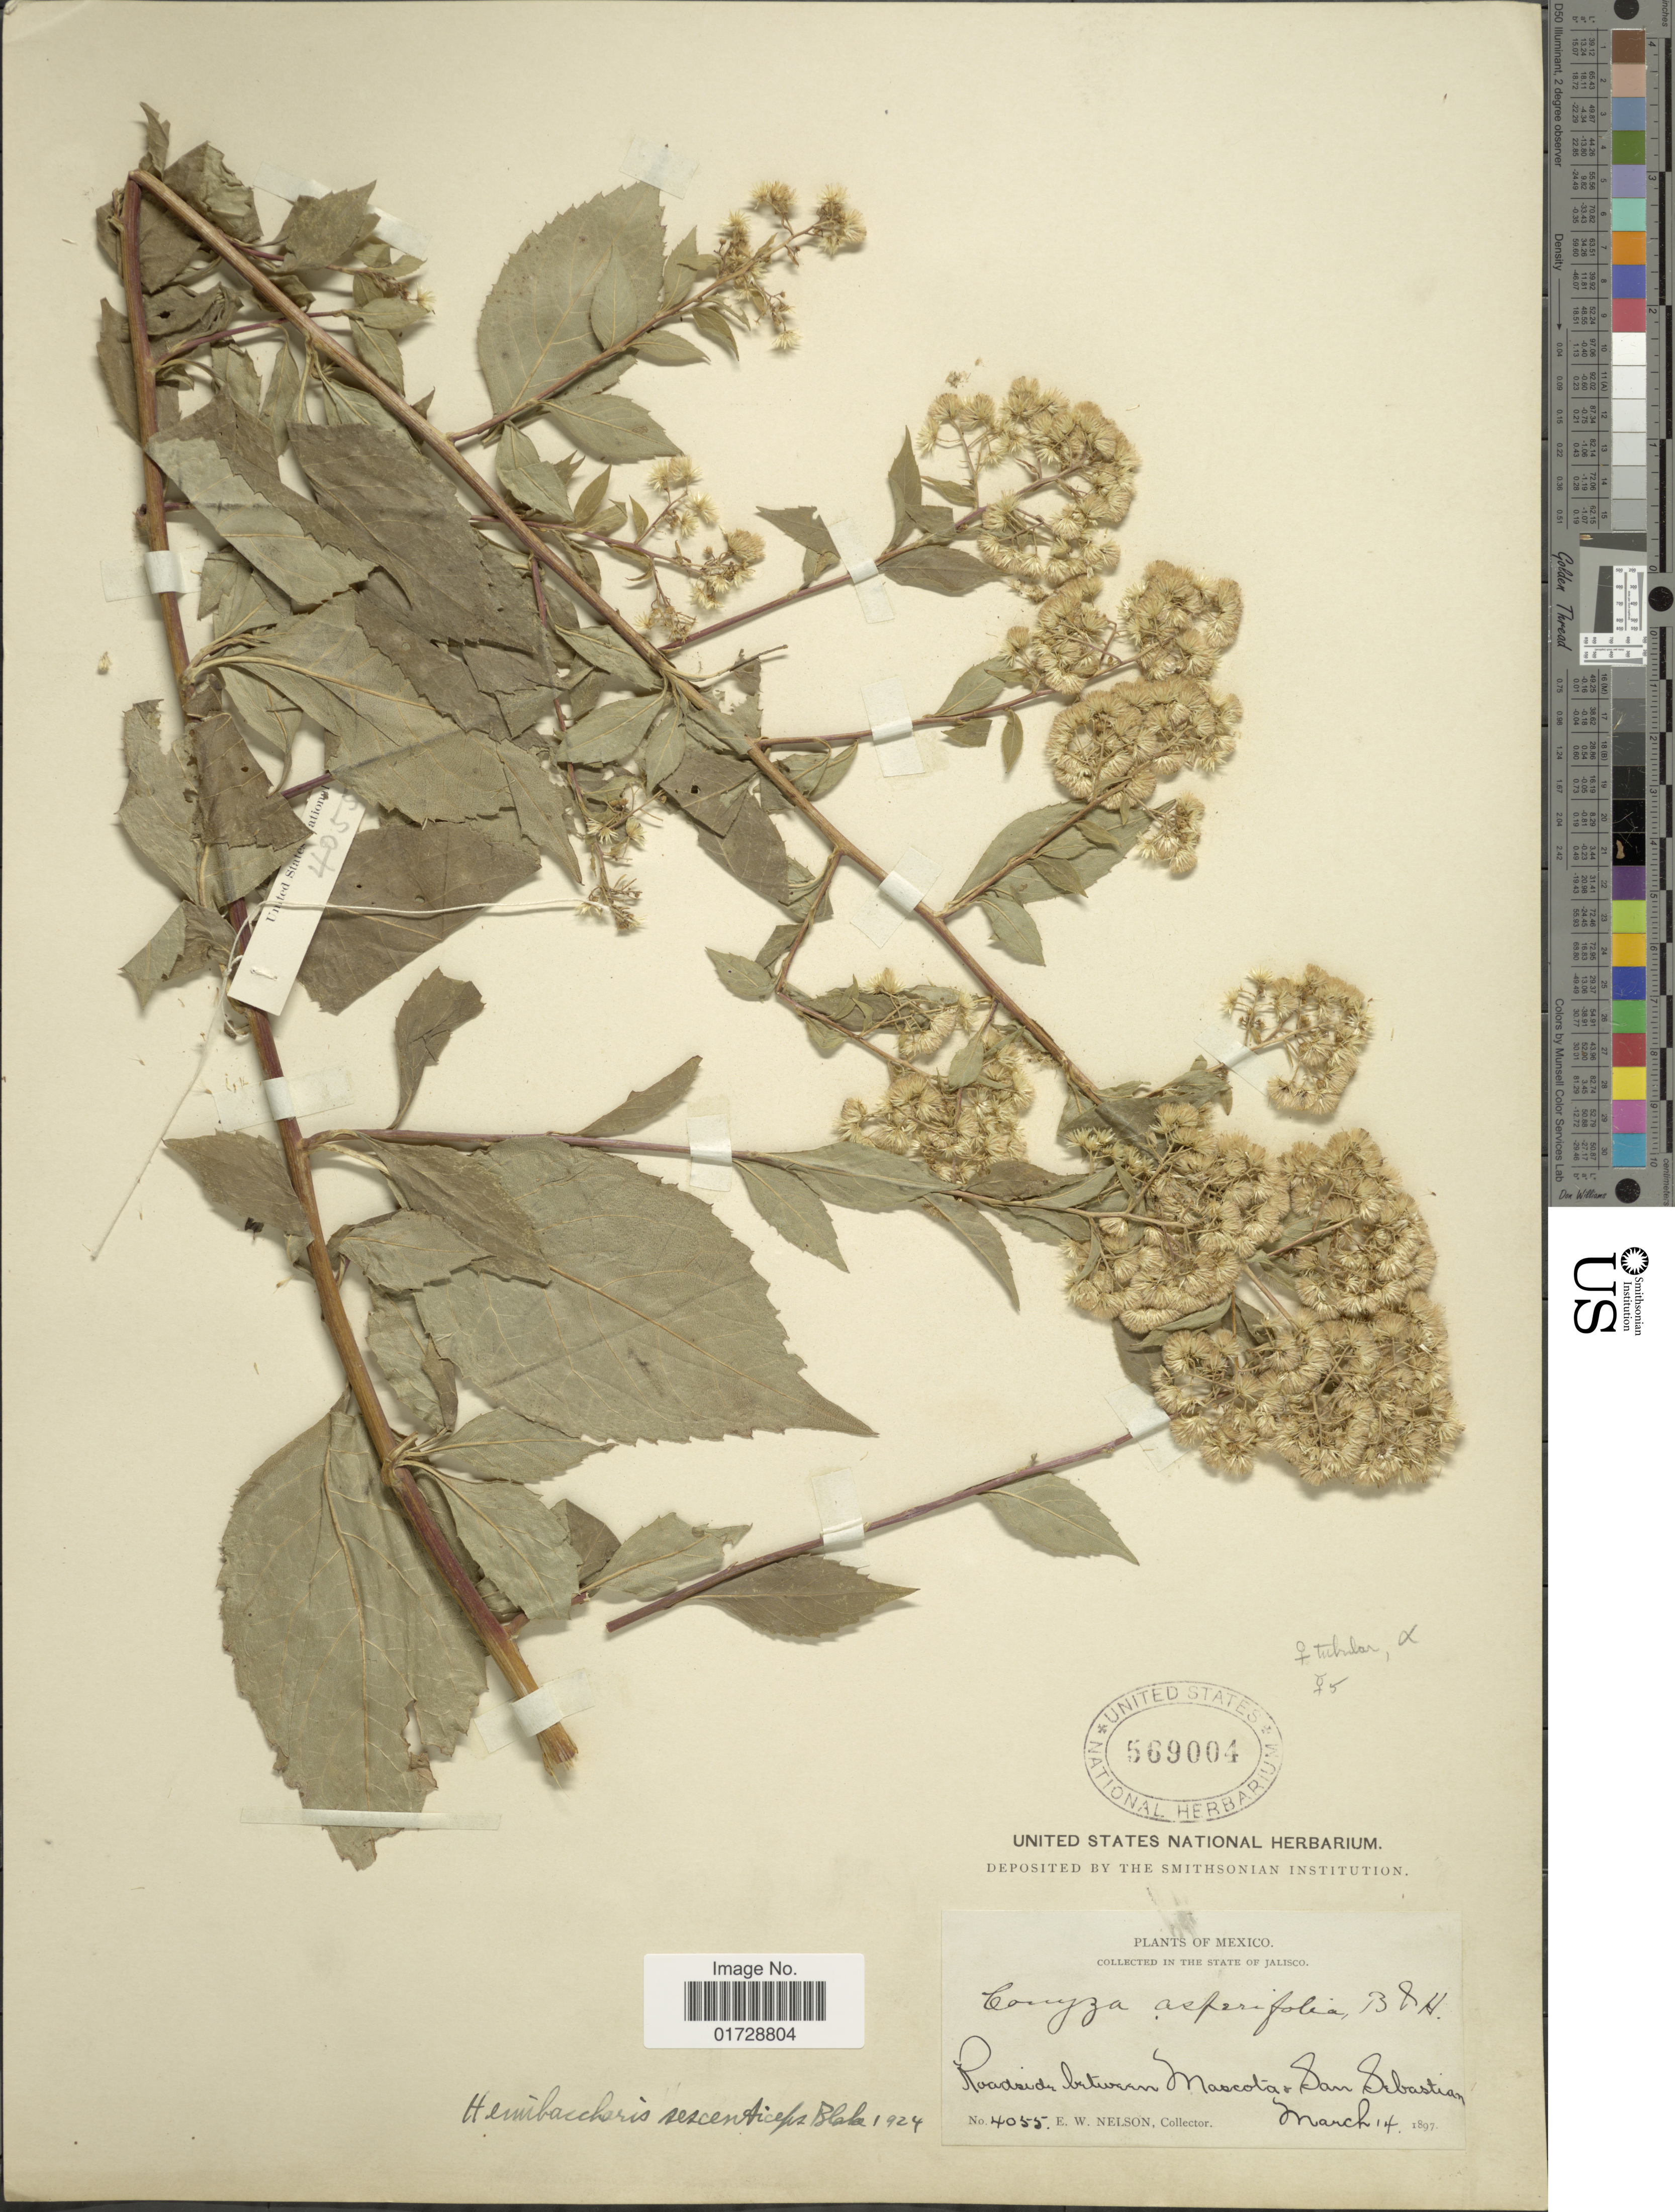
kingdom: Plantae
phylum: Tracheophyta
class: Magnoliopsida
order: Asterales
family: Asteraceae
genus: Archibaccharis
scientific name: Archibaccharis sescenticeps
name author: (S.F. Blake) S.F. Blake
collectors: E. W. Nelson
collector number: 4055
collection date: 1897-03-14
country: Mexico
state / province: Jalisco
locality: Between Mascota + San Sebastian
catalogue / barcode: US 569004